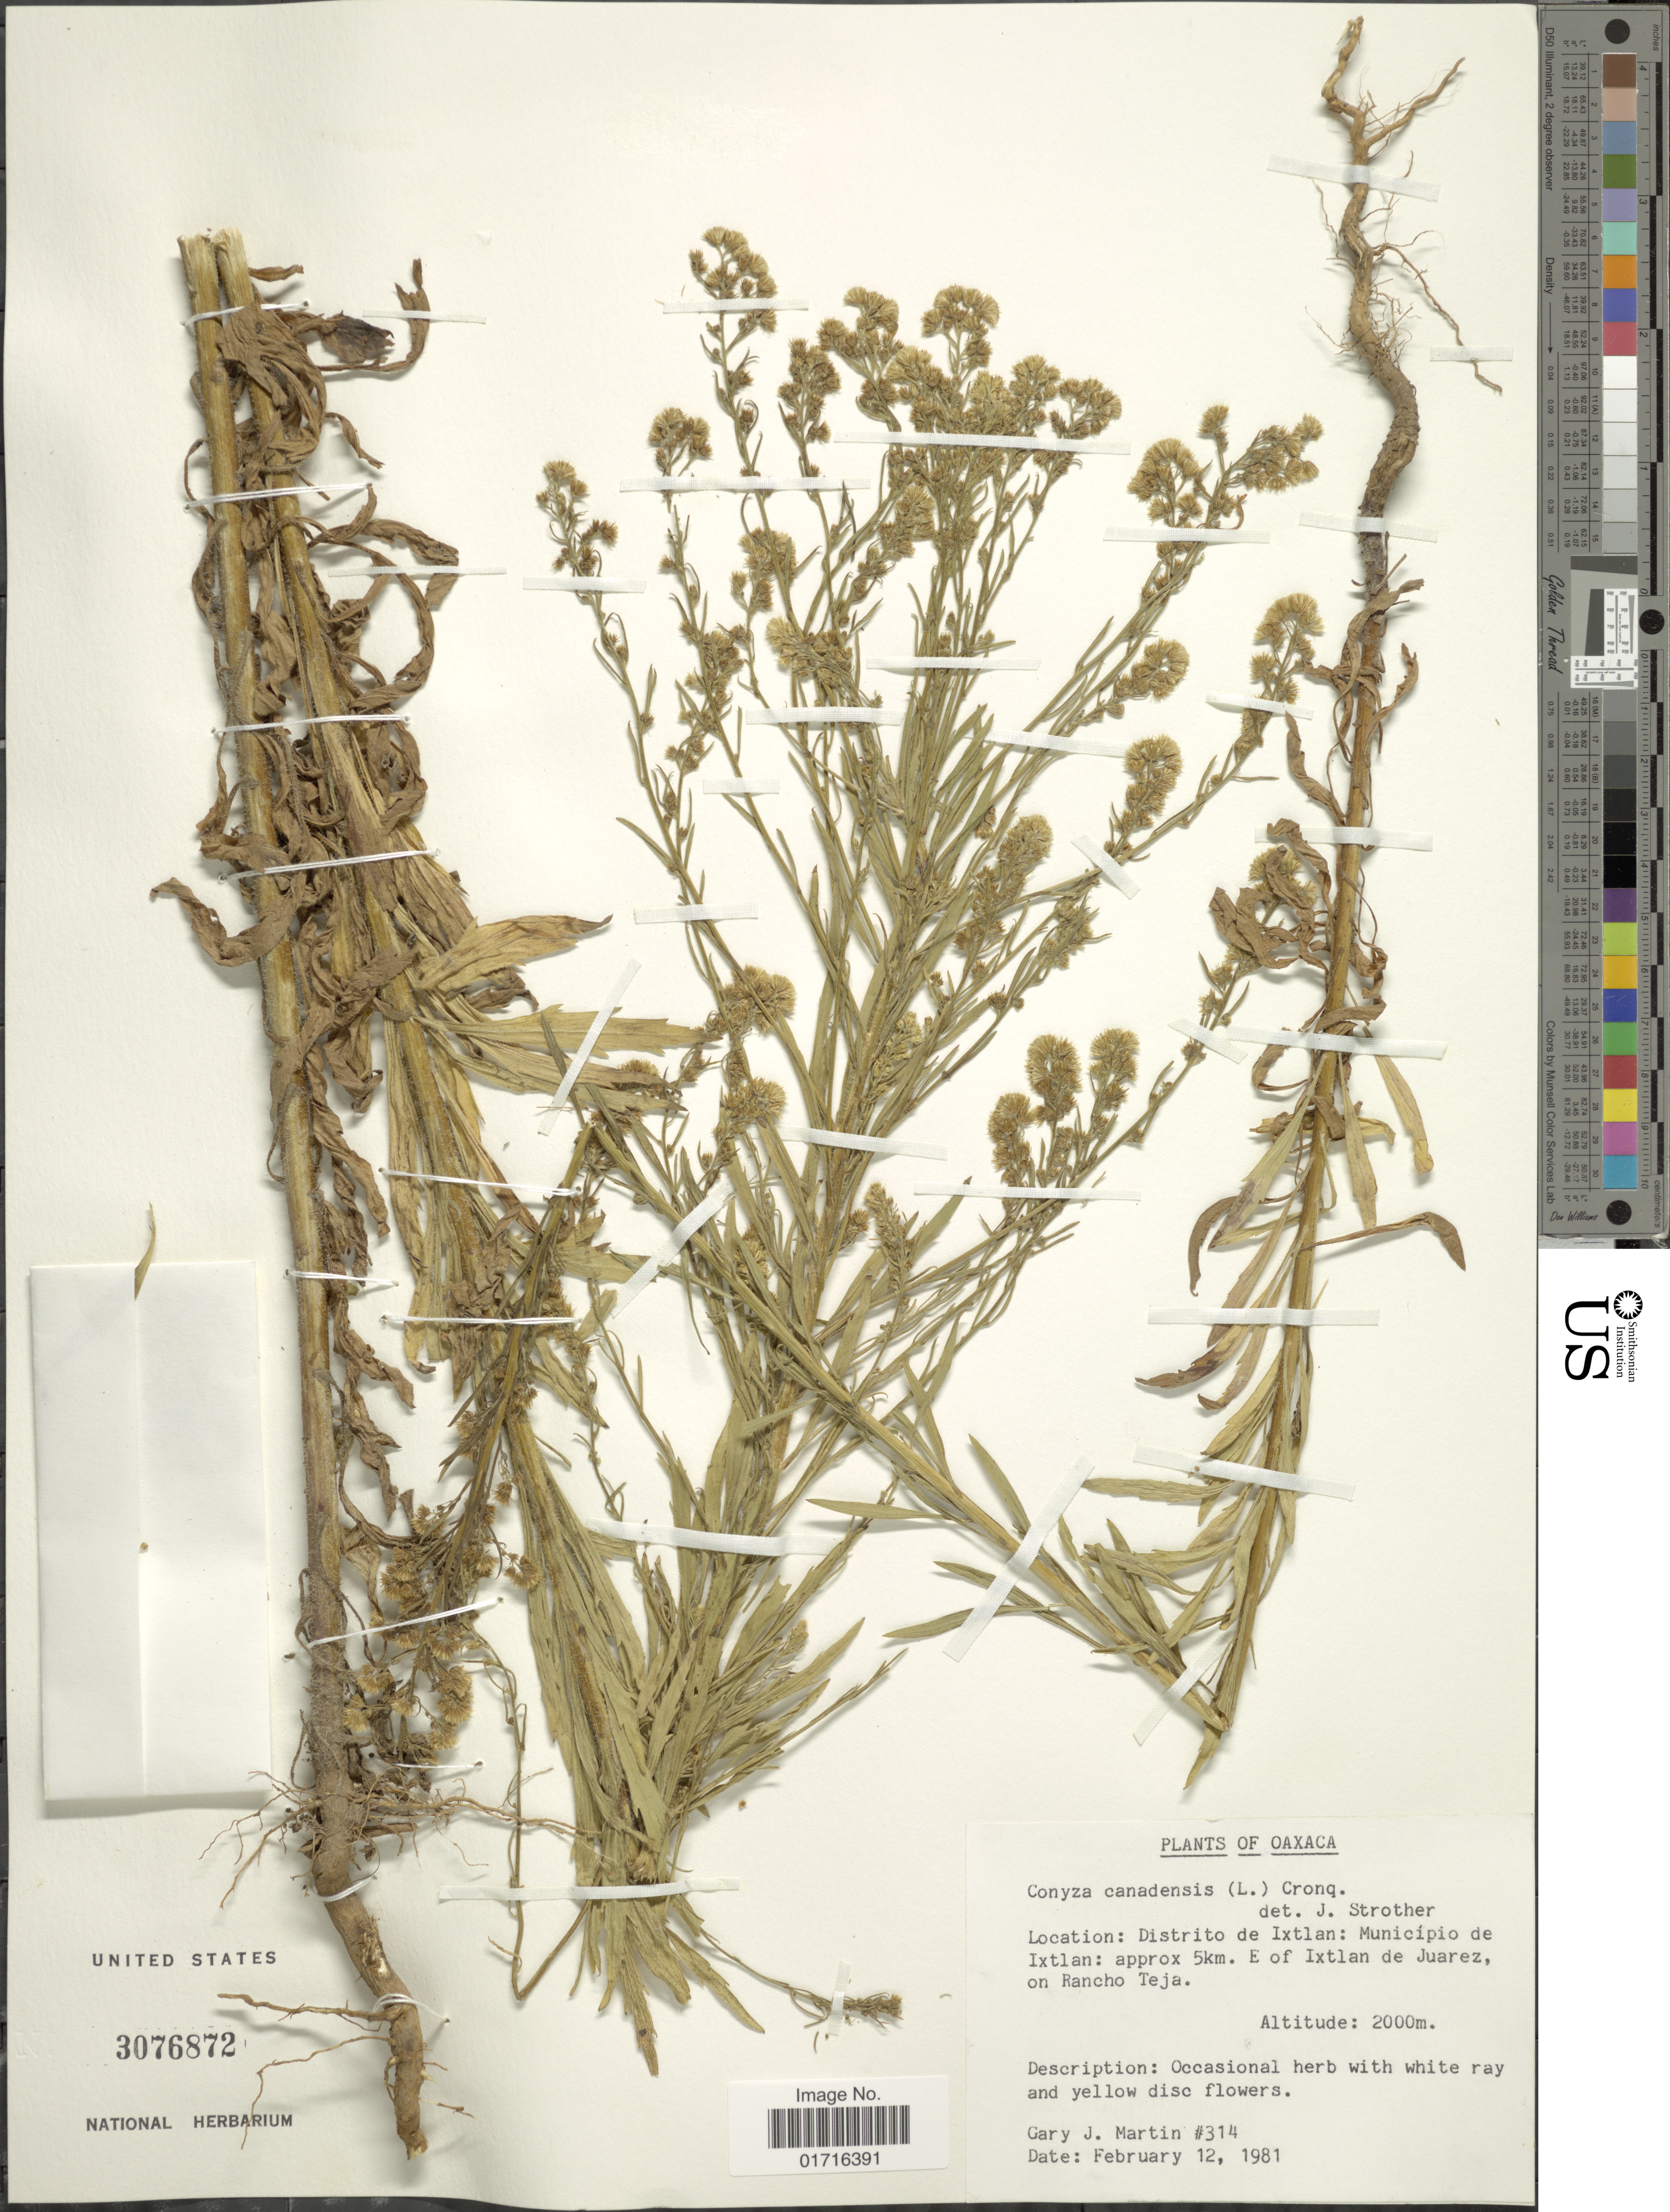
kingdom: Plantae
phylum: Tracheophyta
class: Magnoliopsida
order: Asterales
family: Asteraceae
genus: Conyza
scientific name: Conyza canadensis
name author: (L.) Cronq.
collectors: G. J. Martin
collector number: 314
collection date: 1981-02-12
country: Mexico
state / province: Oaxaca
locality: Distrito de Ixtlan: Muncipio de Ixtlan: approx 5 km. E of Ixtlan de Juarez, on Rancho Teja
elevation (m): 2000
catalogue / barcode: US 3076872